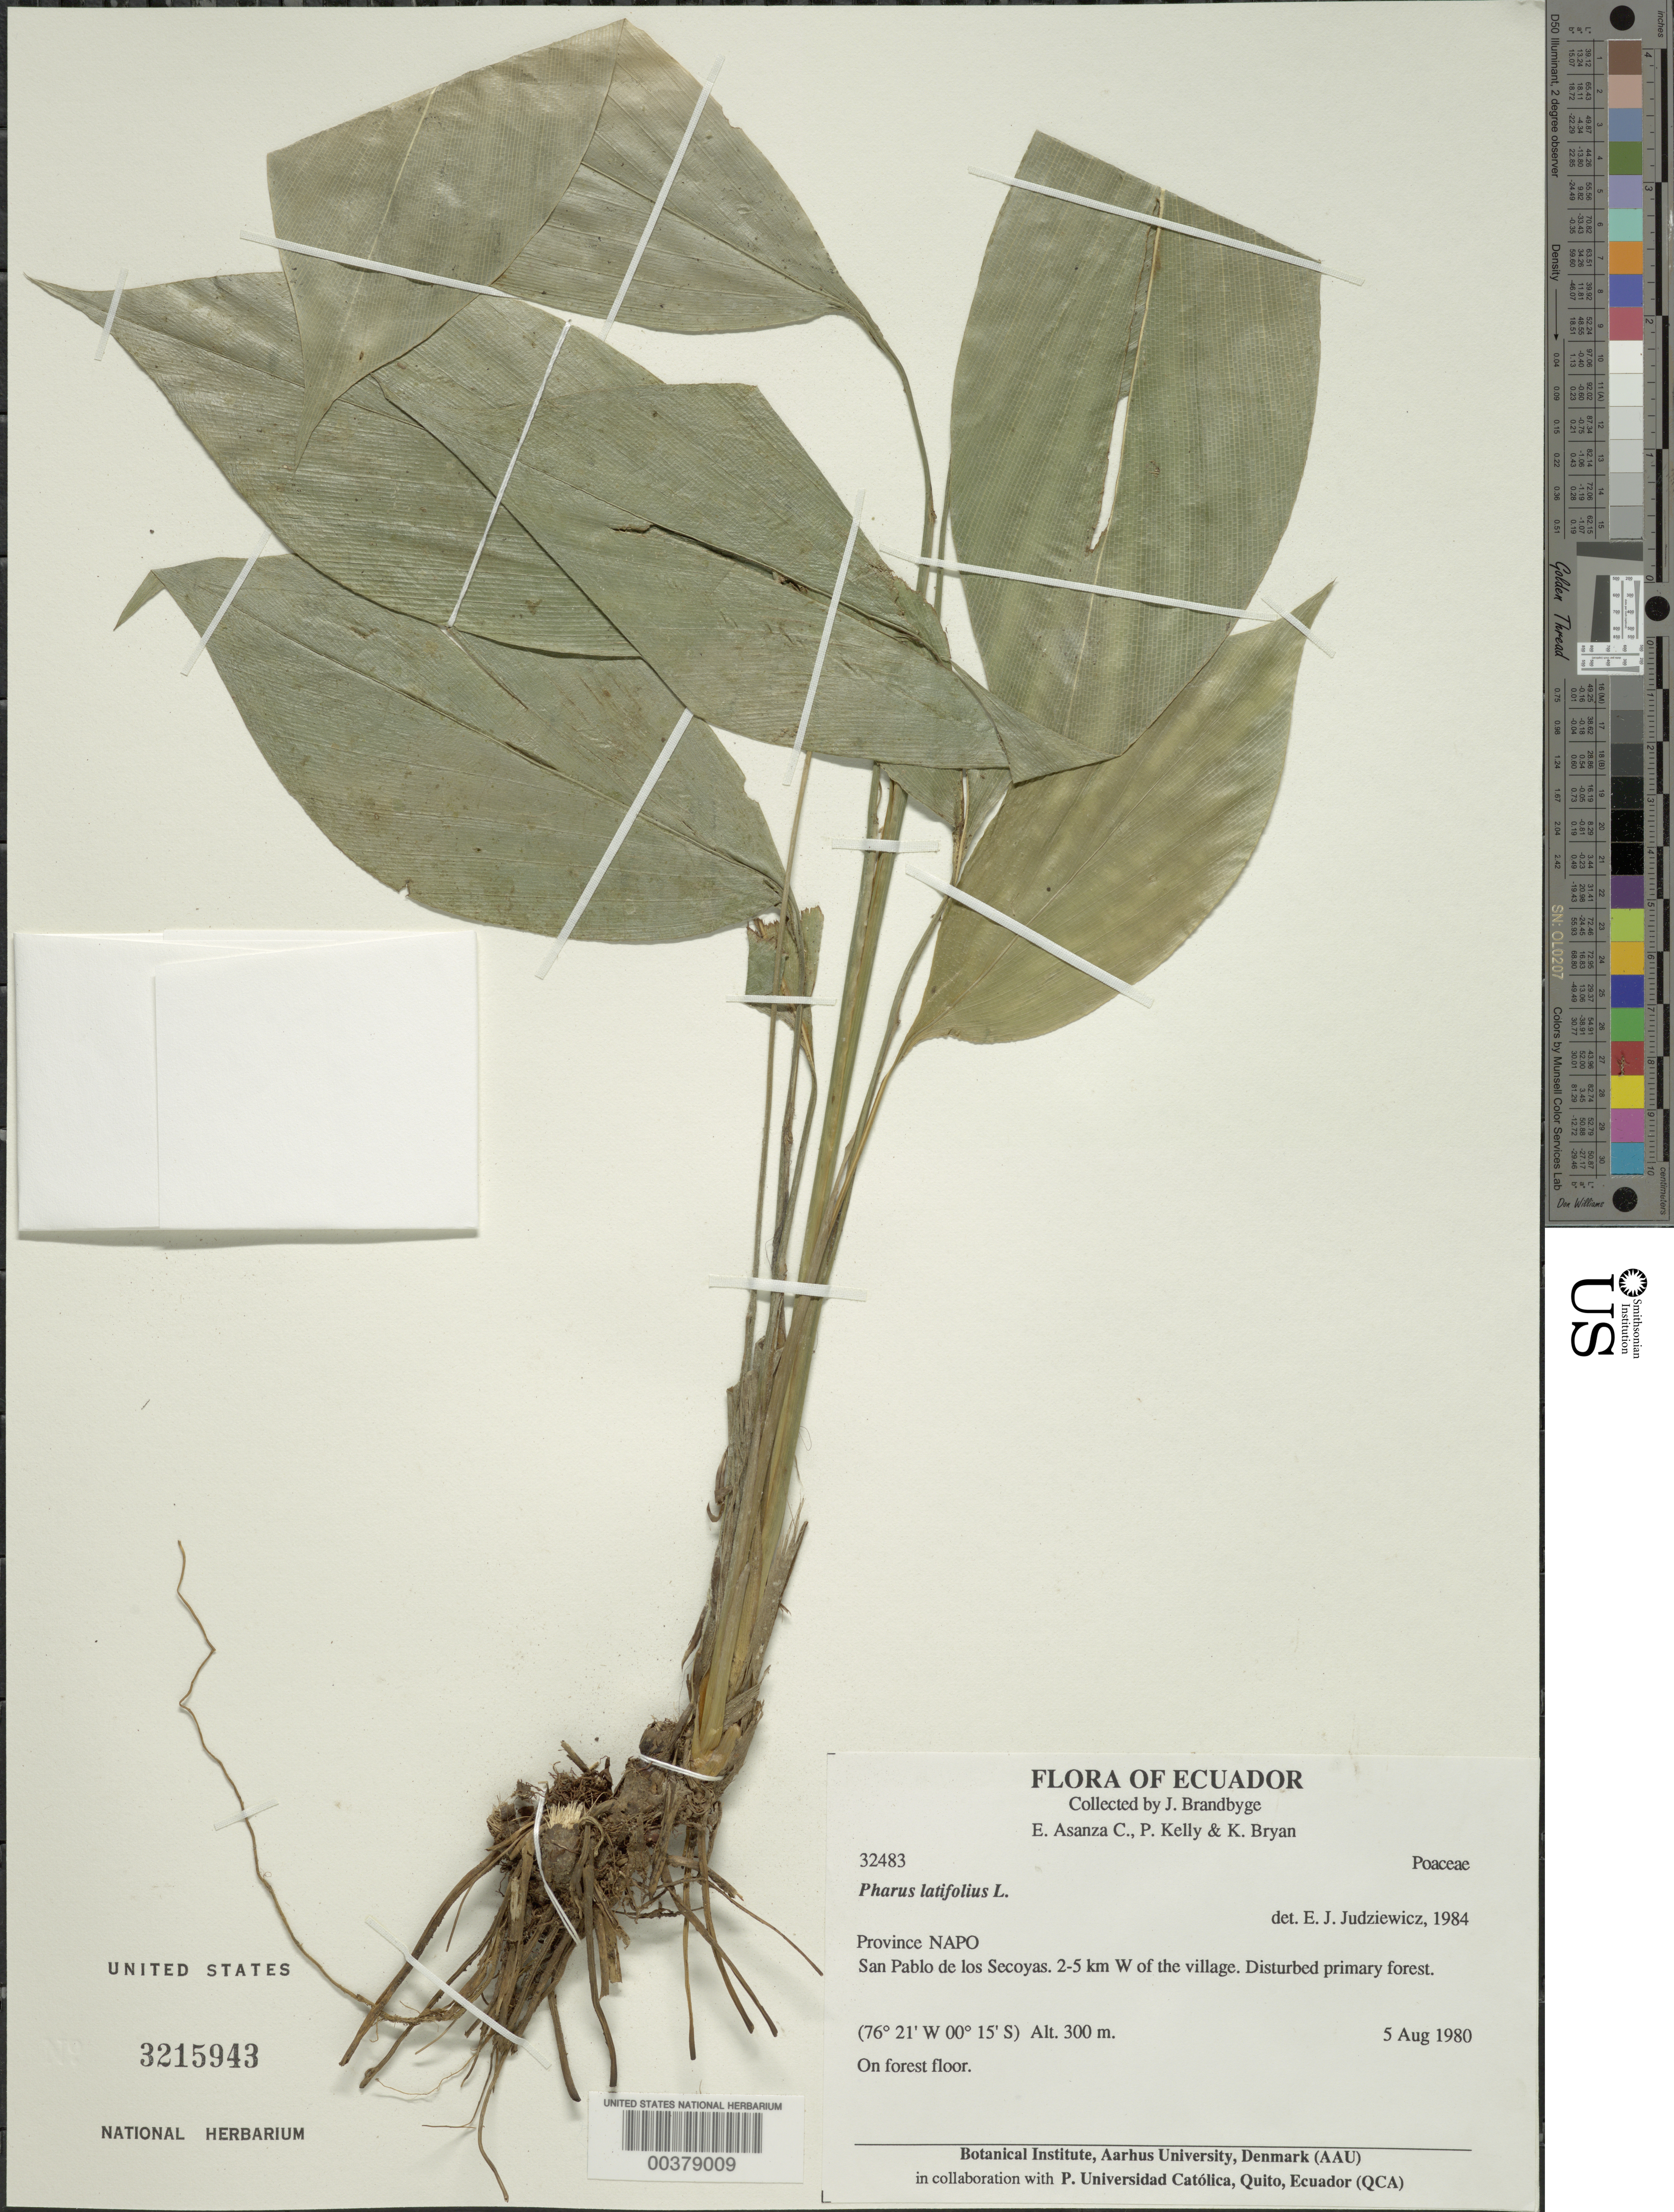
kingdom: Plantae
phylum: Tracheophyta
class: Liliopsida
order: Poales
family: Poaceae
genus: Pharus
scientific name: Pharus latifolius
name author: L.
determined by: Judziewicz, E. J.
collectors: J. Brandbyge, E. Asanza, P. Kelly & K. Bryan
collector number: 32483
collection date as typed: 05 Aug 1980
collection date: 1980-08-05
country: Ecuador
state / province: Napo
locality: San Pablo de los secoyas; 2-5 km W of the Village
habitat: Disturbed primary forest; on forest floor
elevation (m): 300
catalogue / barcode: US 3215943